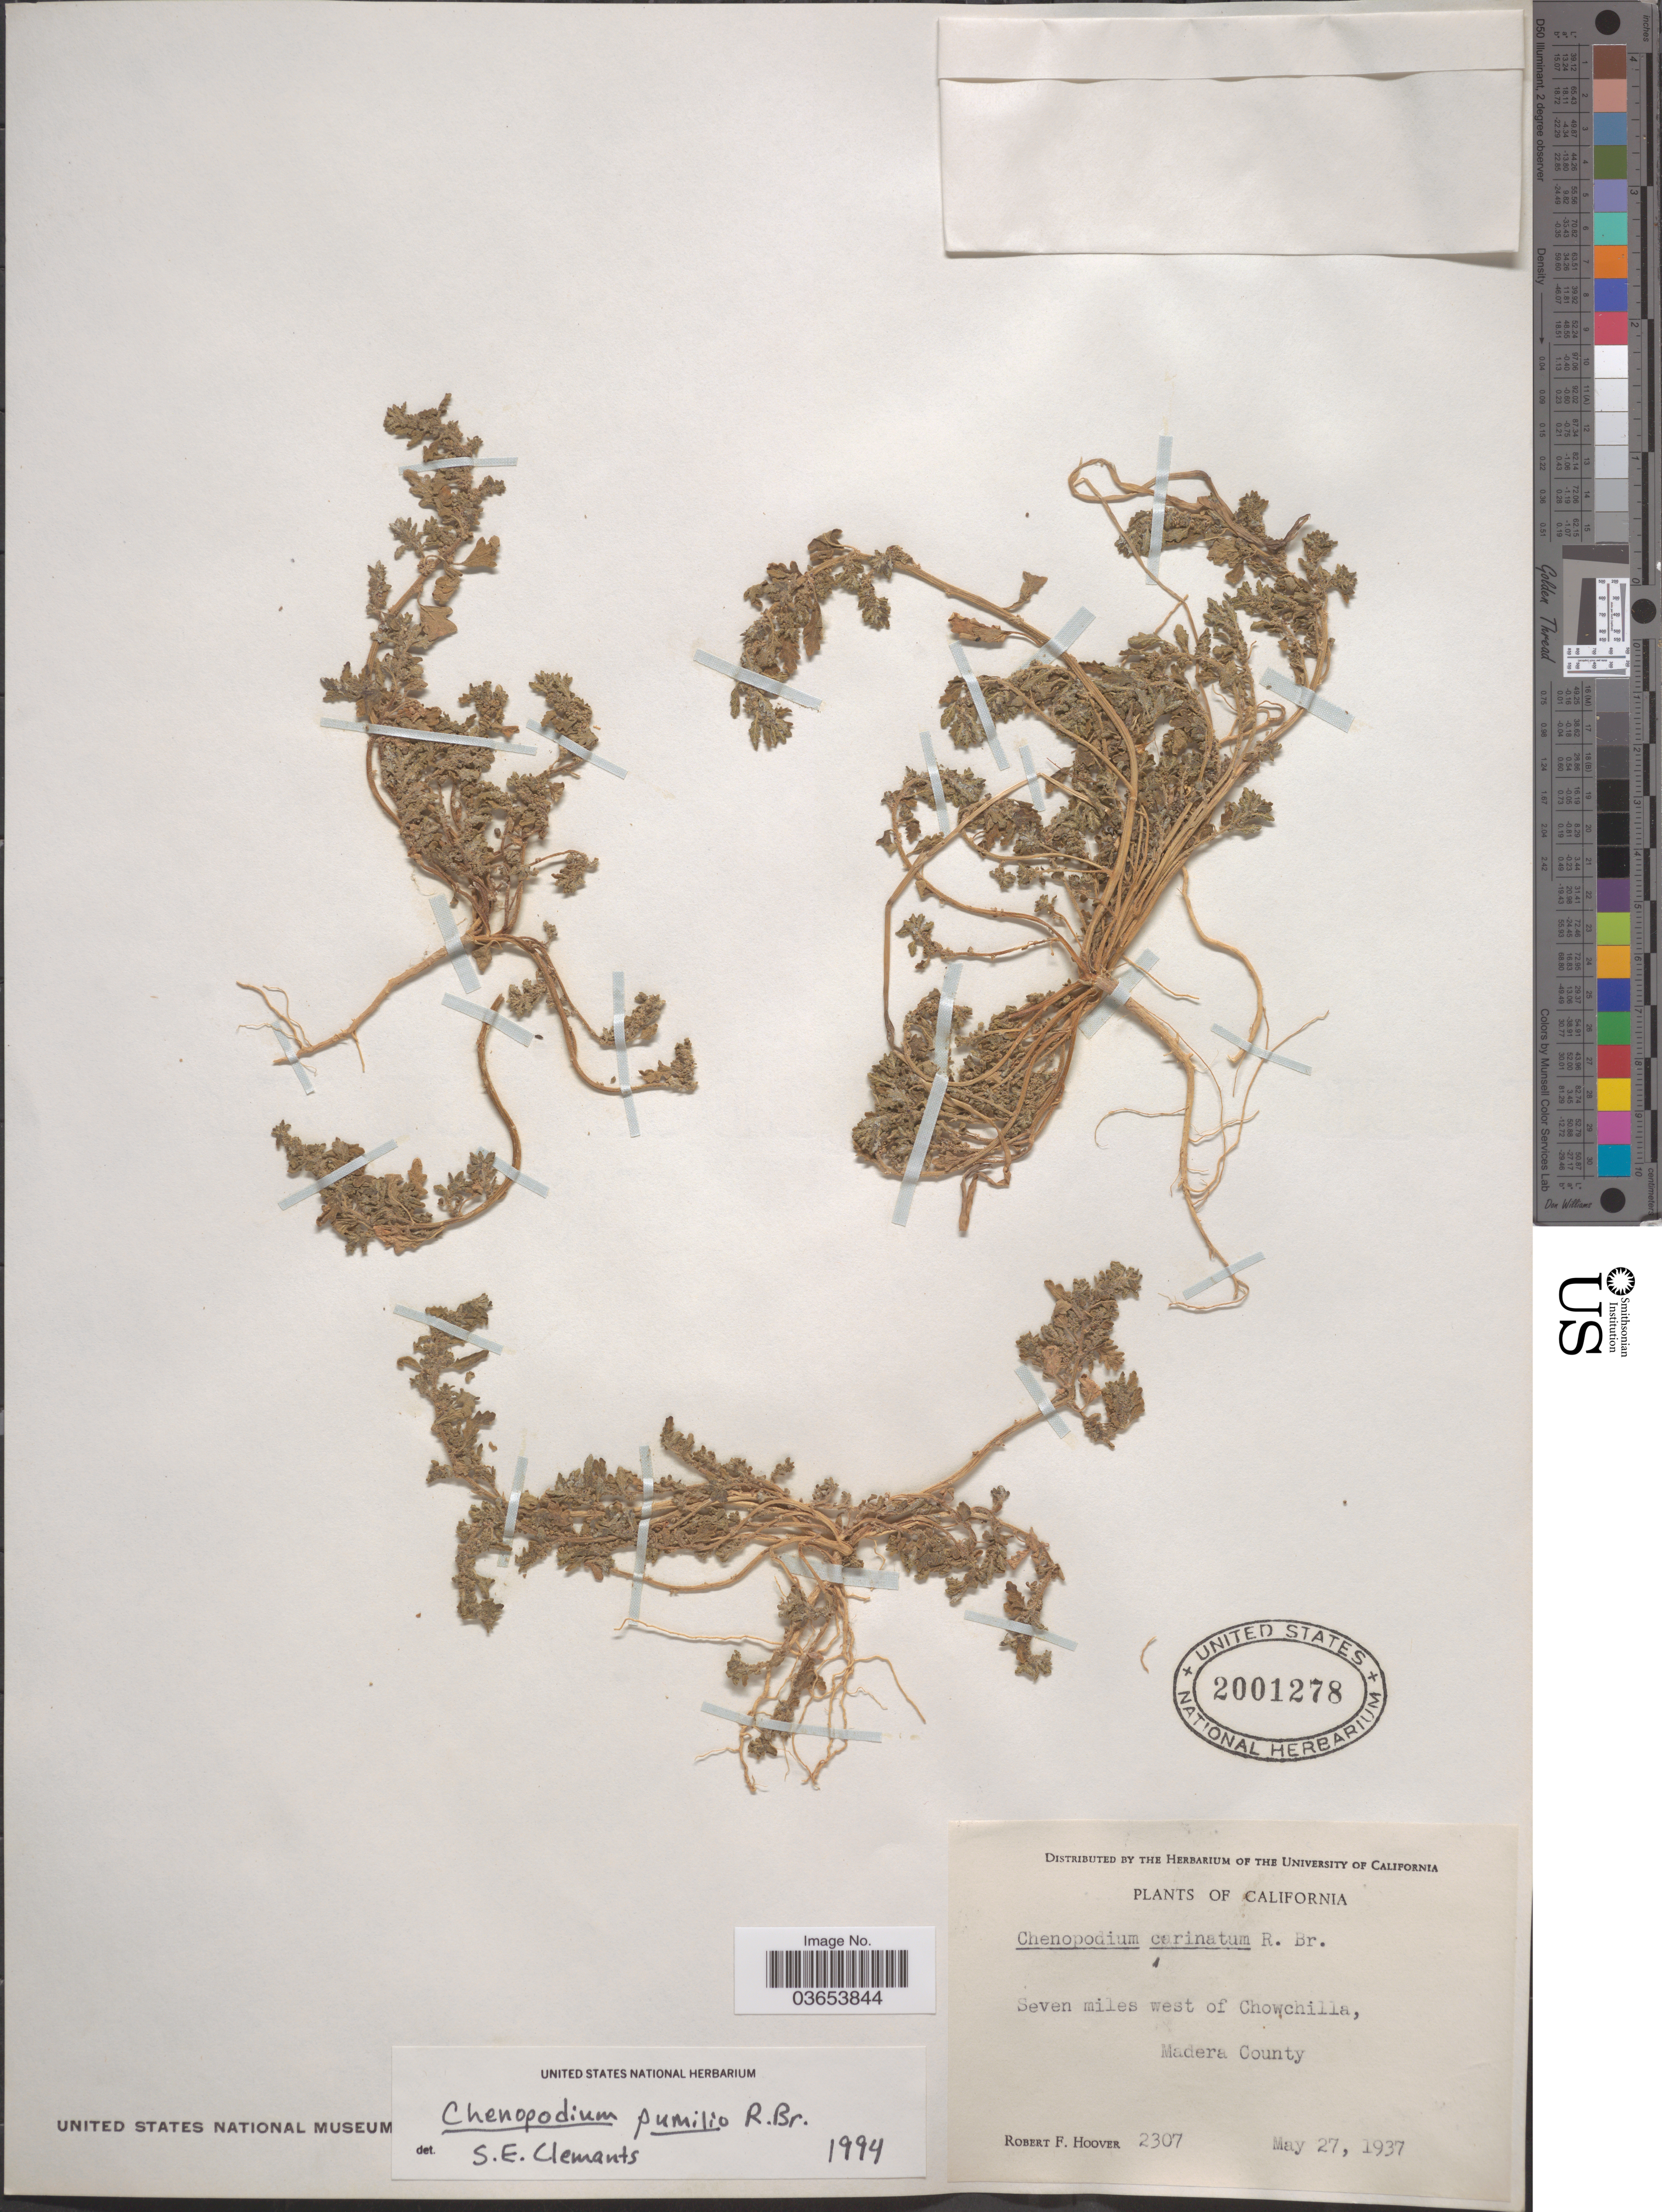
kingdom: Plantae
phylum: Tracheophyta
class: Magnoliopsida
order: Caryophyllales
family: Amaranthaceae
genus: Chenopodium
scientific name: Chenopodium pumilio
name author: R. Br.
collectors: R. F. Hoover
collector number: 2307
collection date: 1937-05-27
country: United States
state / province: California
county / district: Madera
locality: Seven miles west of Chowchilla, Madera County.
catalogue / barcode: US 2001278